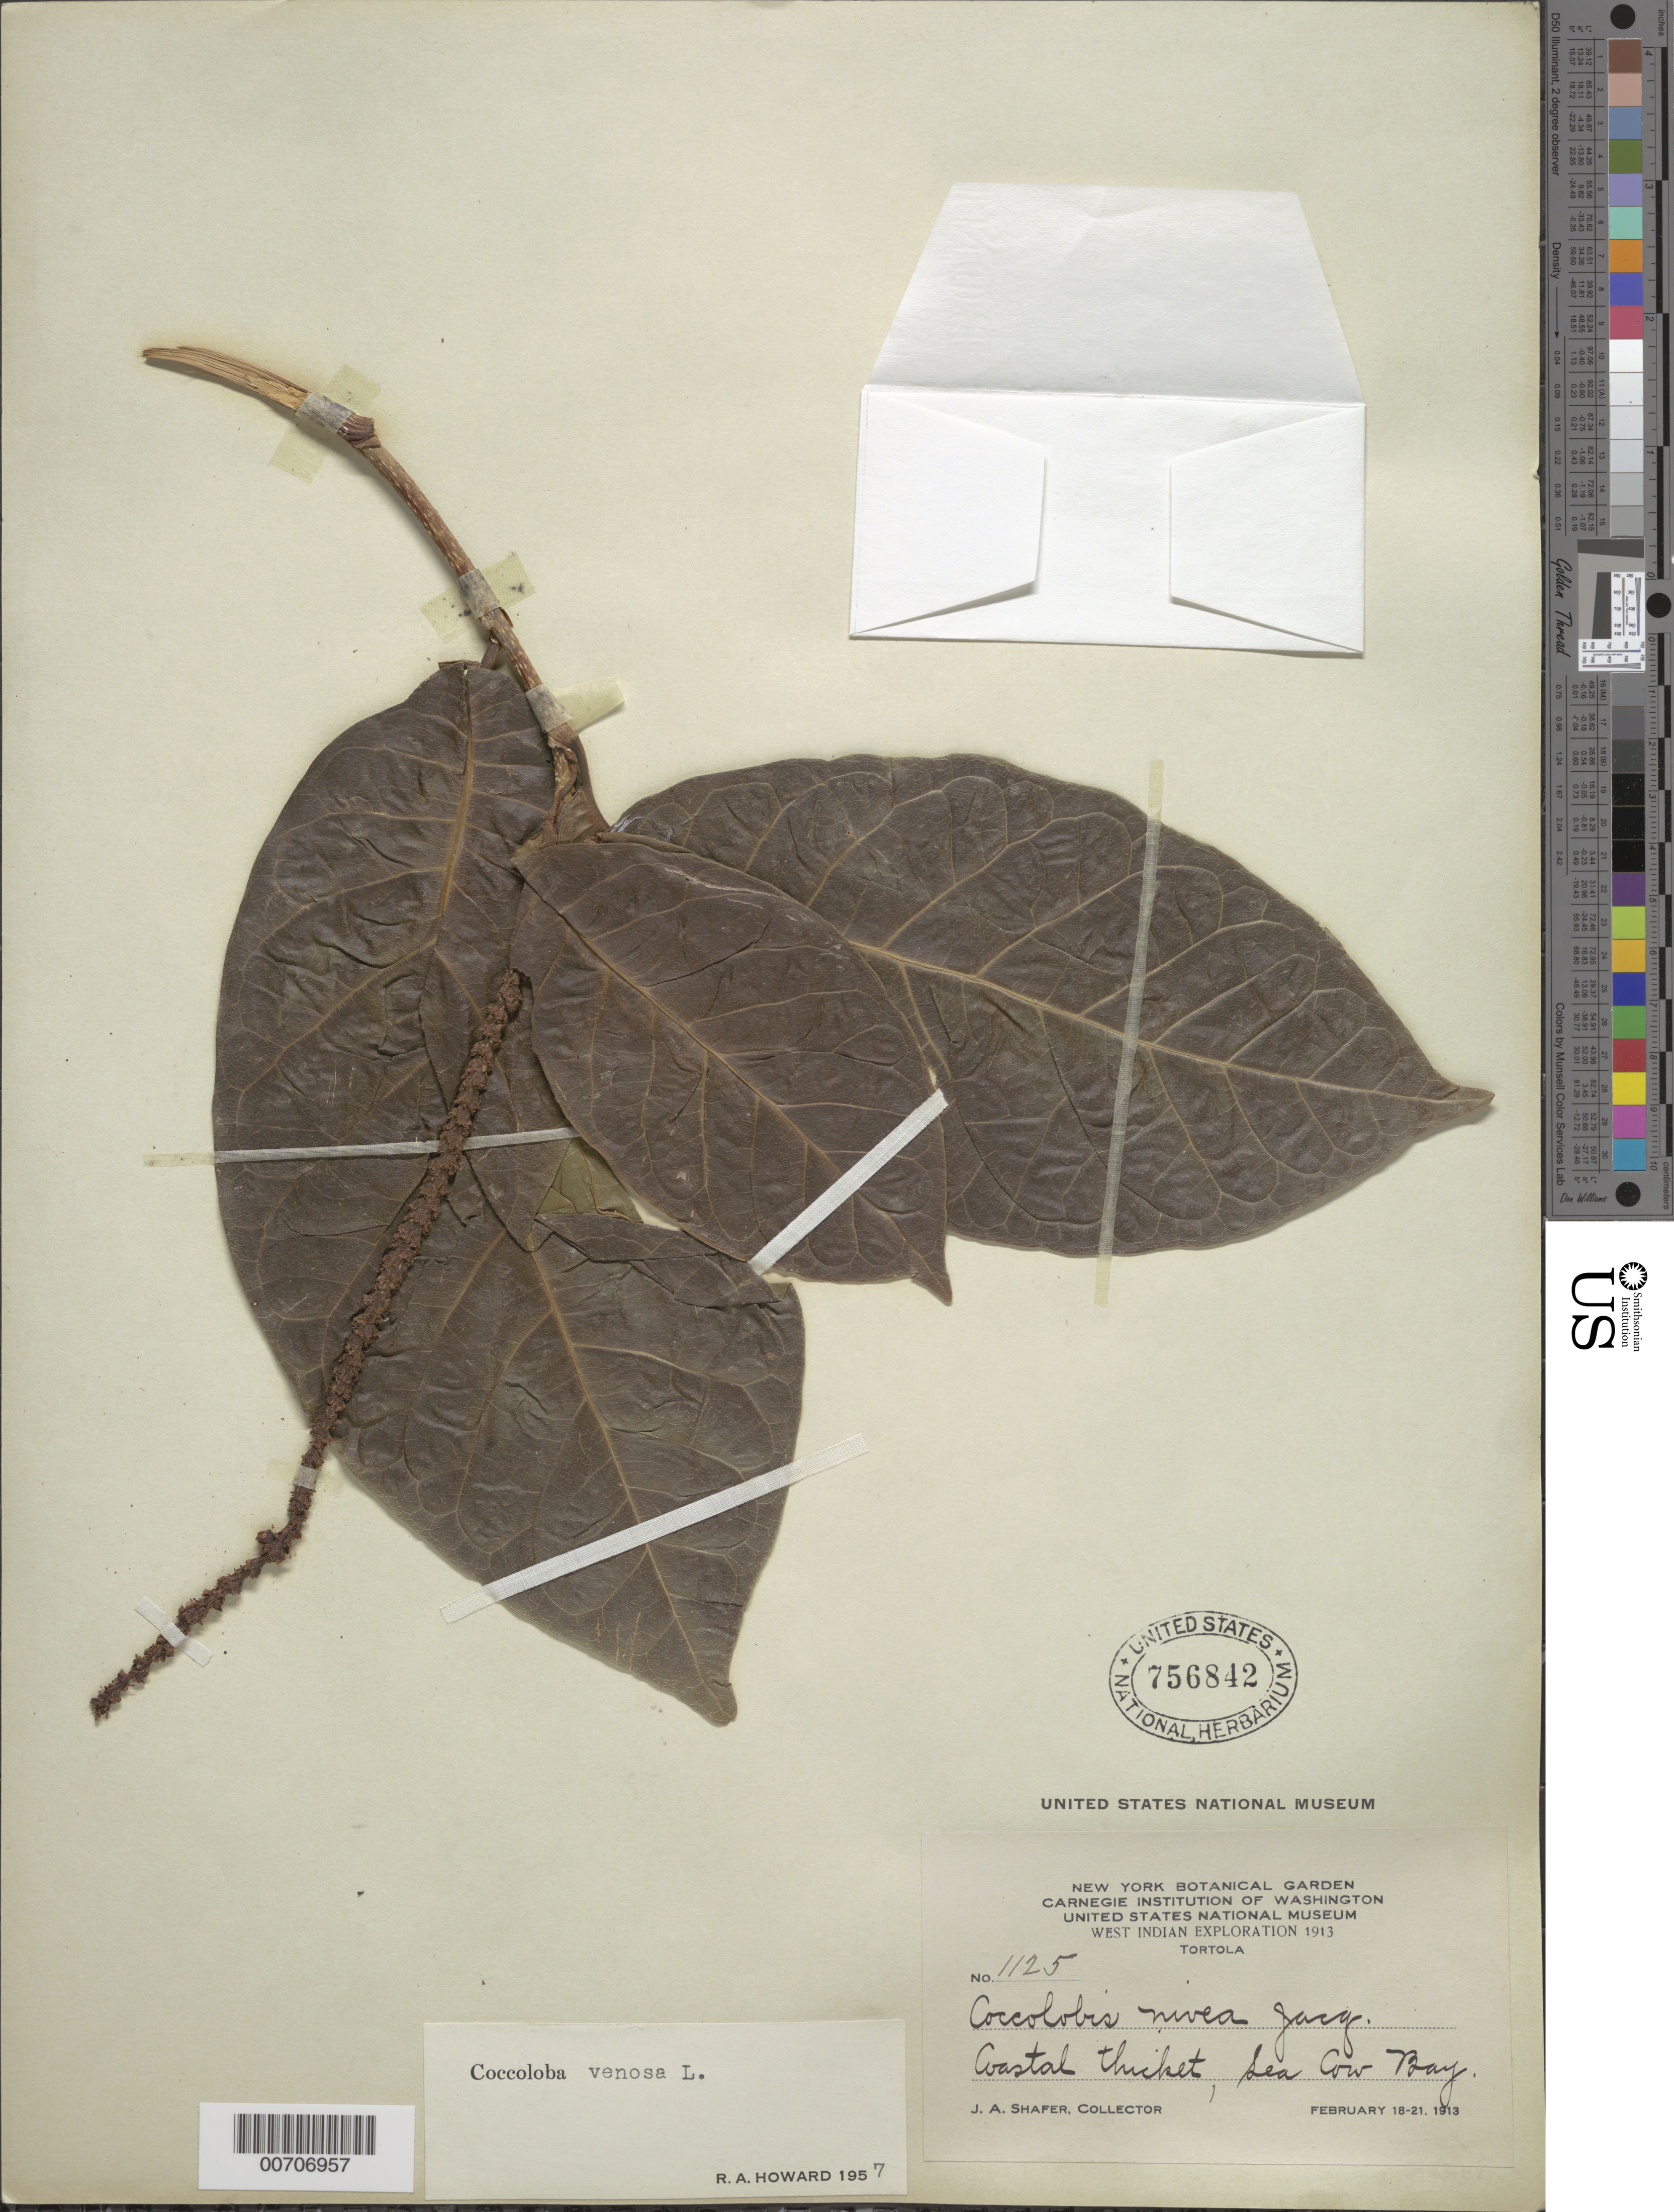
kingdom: Plantae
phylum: Tracheophyta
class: Magnoliopsida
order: Caryophyllales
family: Polygonaceae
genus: Coccoloba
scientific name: Coccoloba venosa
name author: L.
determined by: Howard, R. A.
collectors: J. A. Shafer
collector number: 1125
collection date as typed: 18 Feb 1913 to 21 Feb 1913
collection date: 1913-02-18/1913-02-21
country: British Virgin Islands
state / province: Tortola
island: Tortola Island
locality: Sea Cow Bay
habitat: Coastal thicket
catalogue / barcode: US 756842